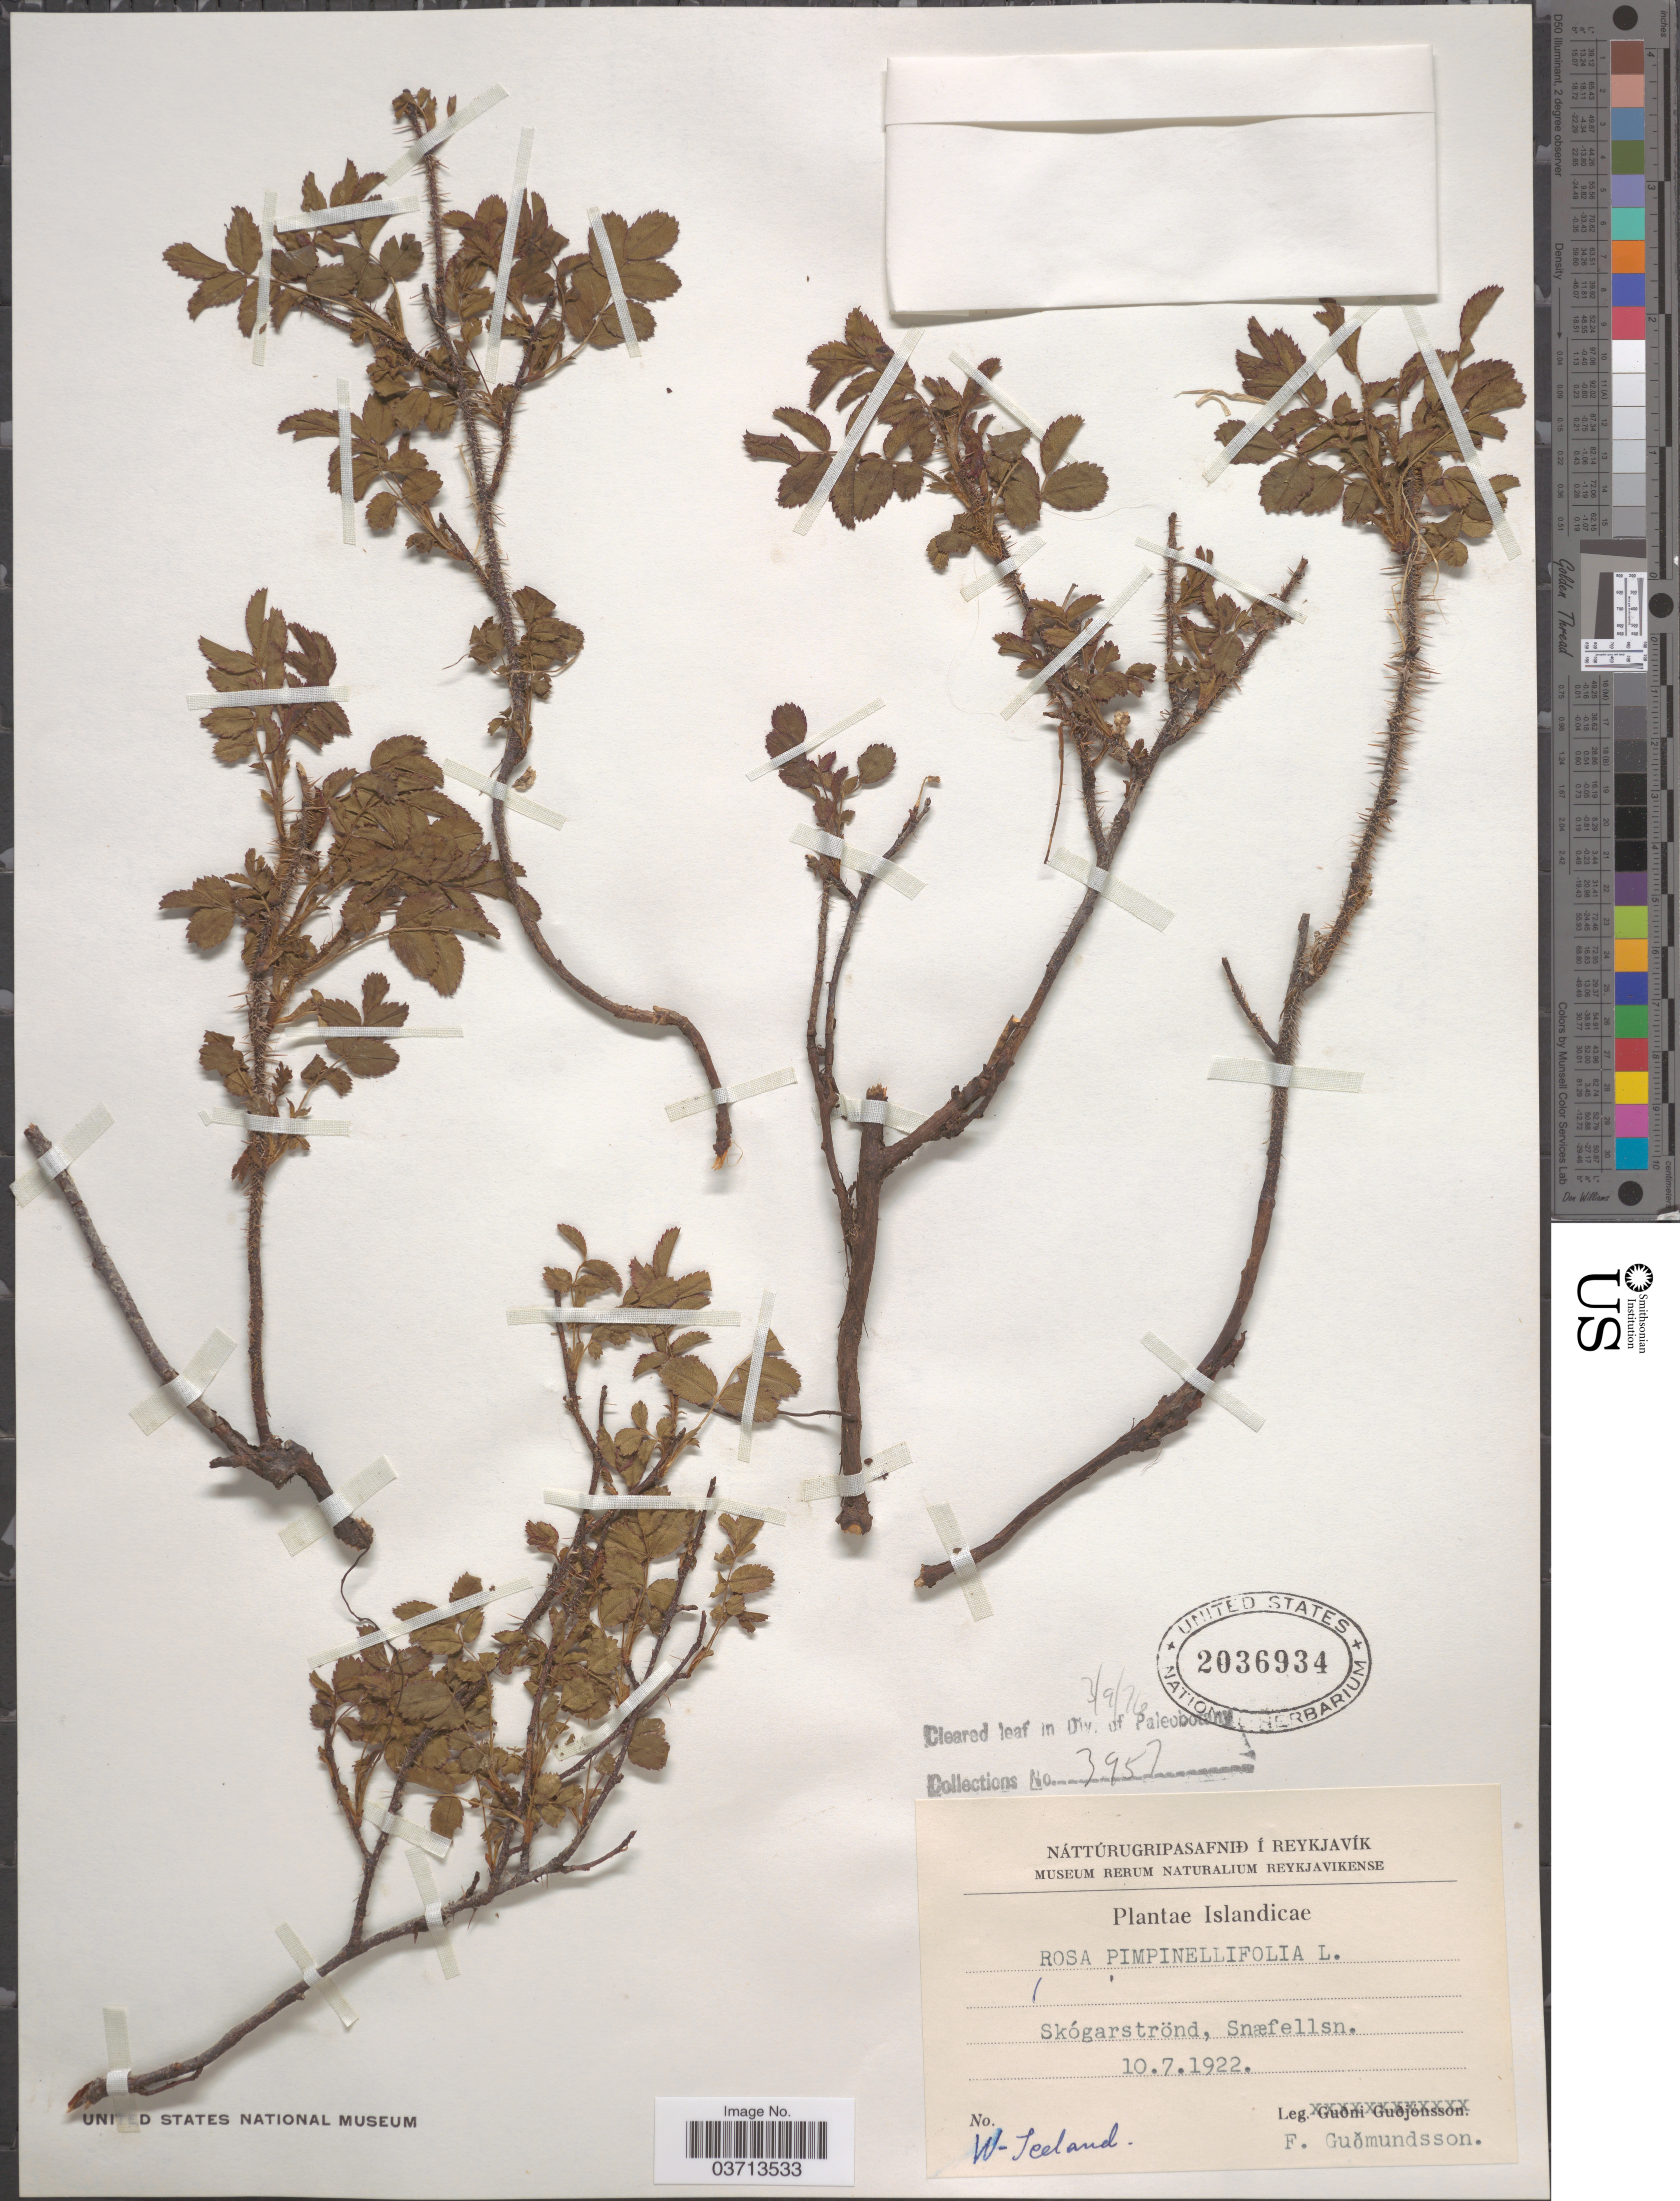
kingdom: Plantae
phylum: Tracheophyta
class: Magnoliopsida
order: Rosales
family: Rosaceae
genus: Rosa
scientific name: Rosa pimpinellifolia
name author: L.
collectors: F. Gudmundsson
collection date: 1922-07-10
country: Iceland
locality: Islandicae. Skógarströnd, Snæfellsn. W-Iceland.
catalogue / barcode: US 2036934